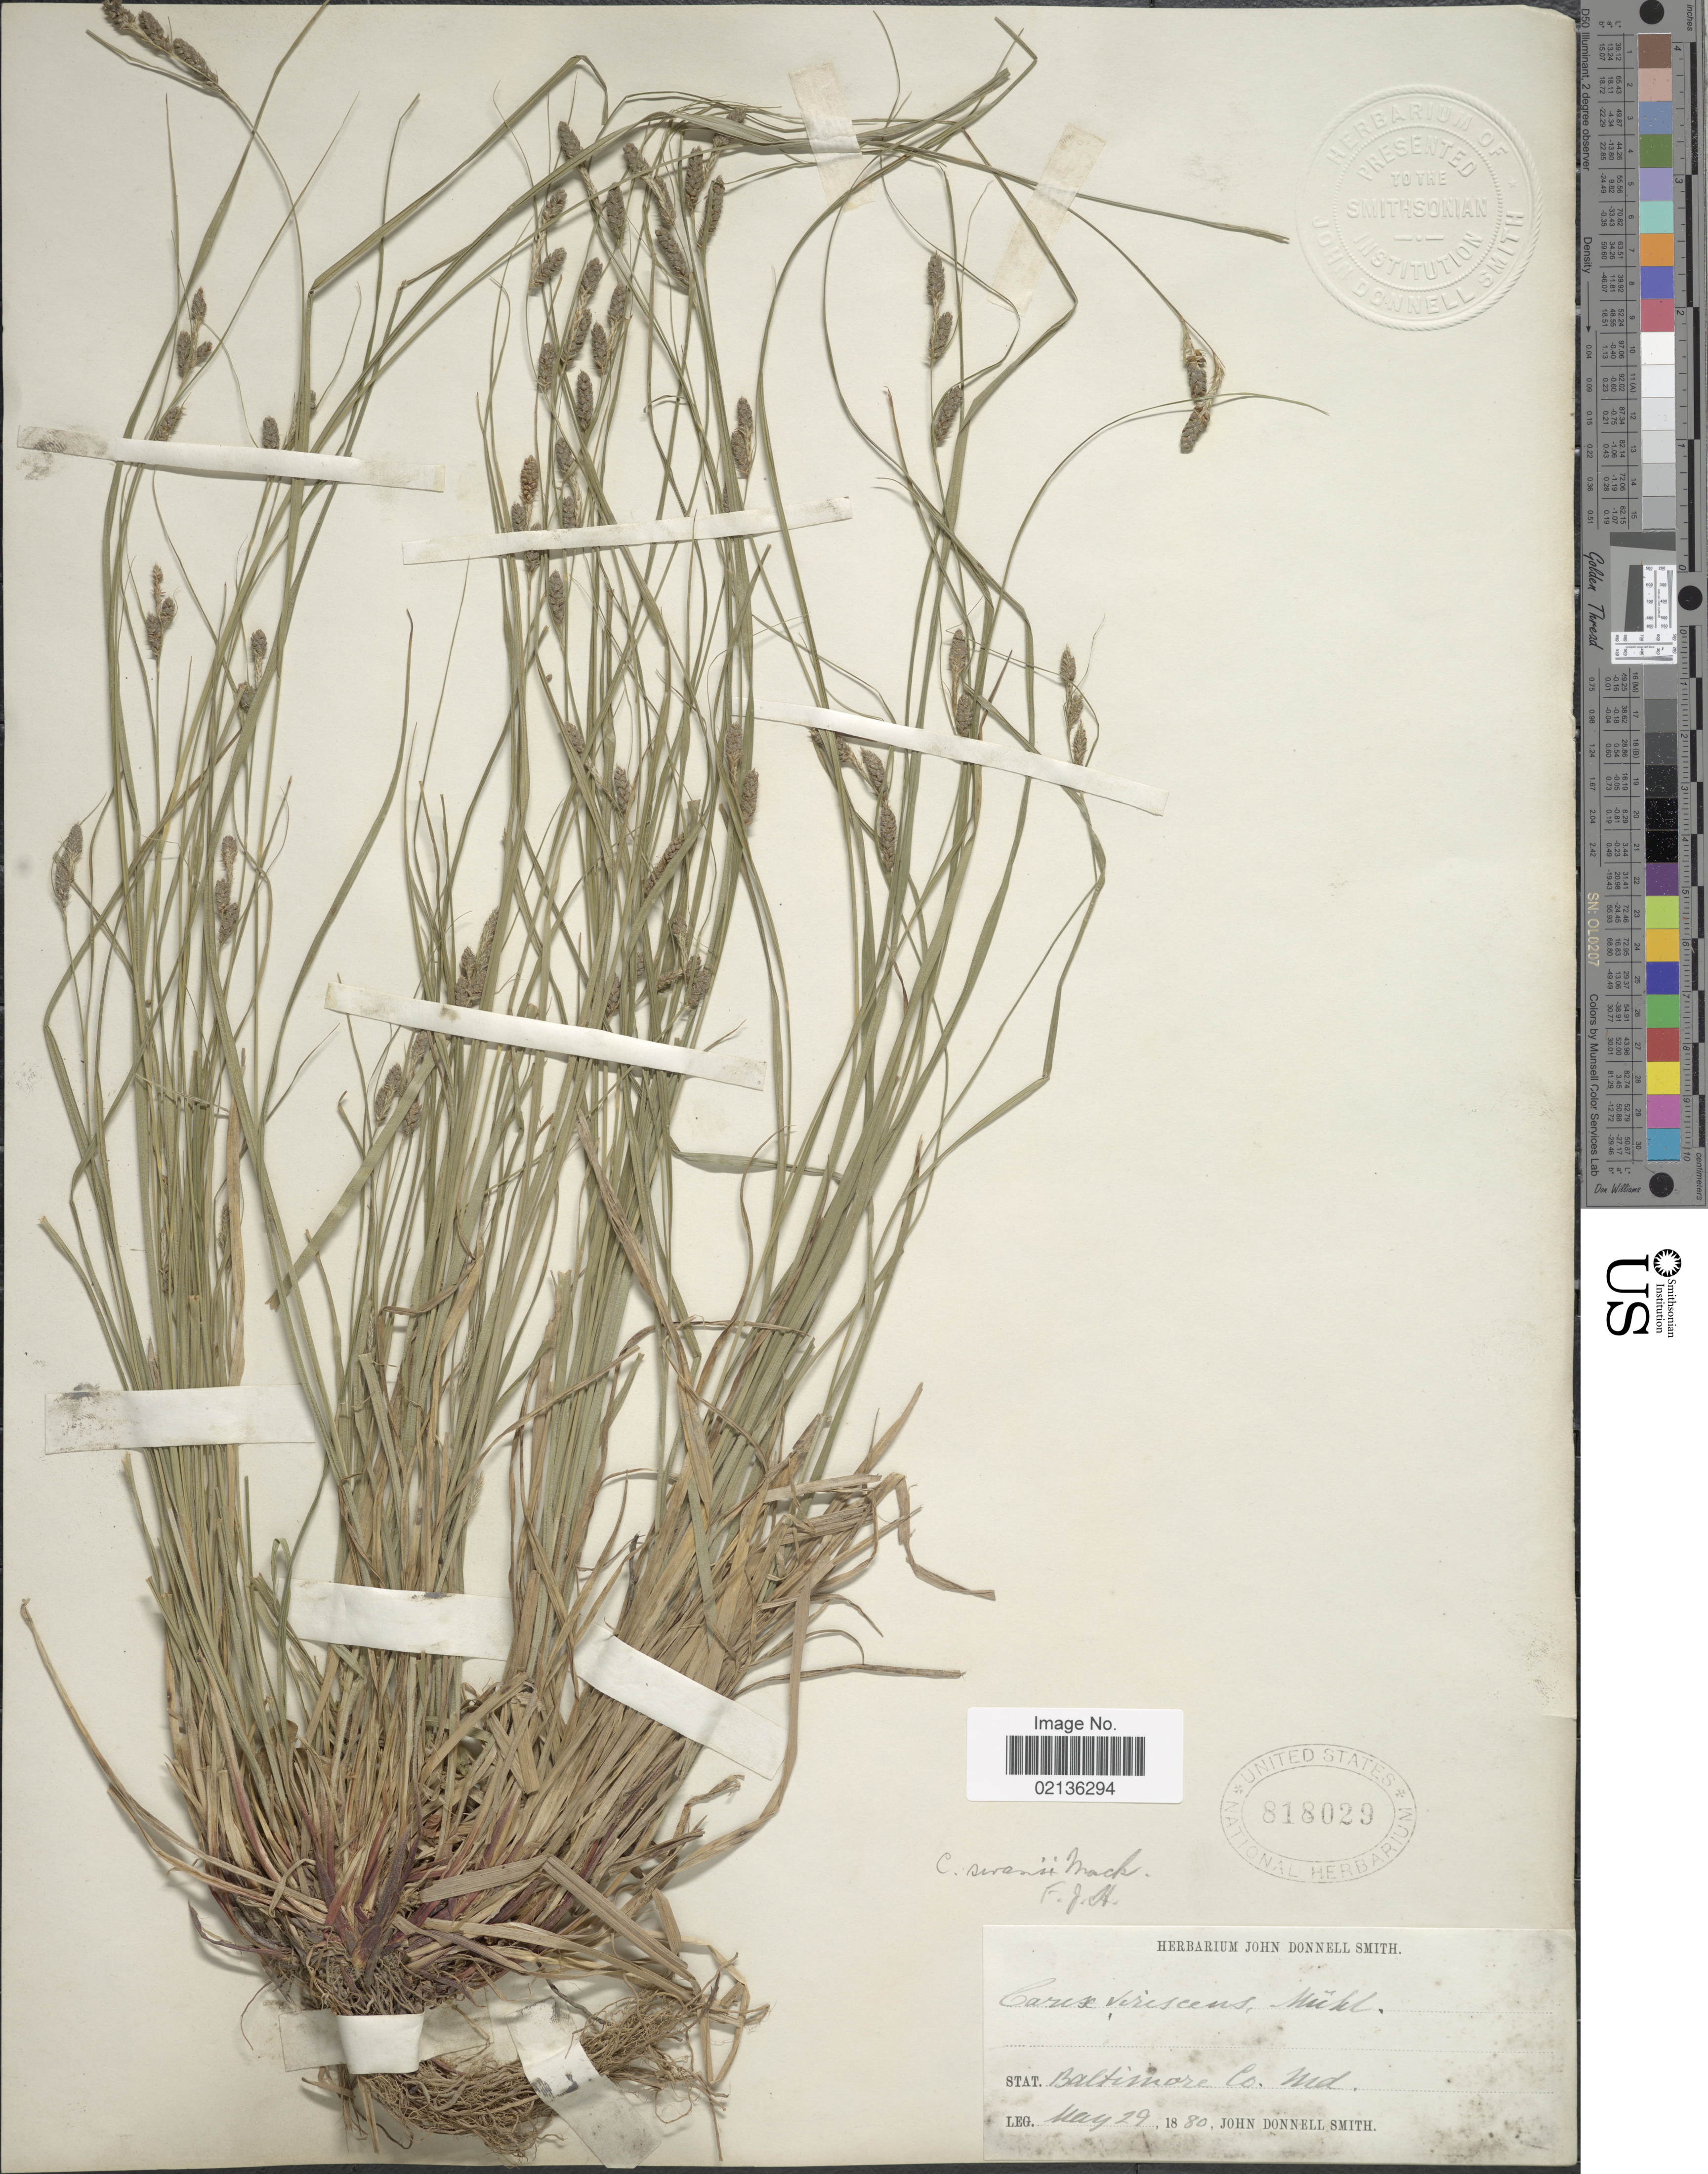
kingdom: Plantae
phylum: Tracheophyta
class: Liliopsida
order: Poales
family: Cyperaceae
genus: Carex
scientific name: Carex swanii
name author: (Fernald) Mack.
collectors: J. Donnell Smith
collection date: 1880-05-29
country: United States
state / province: Maryland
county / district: Baltimore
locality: Baltimore Co., Md.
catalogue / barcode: US 818029